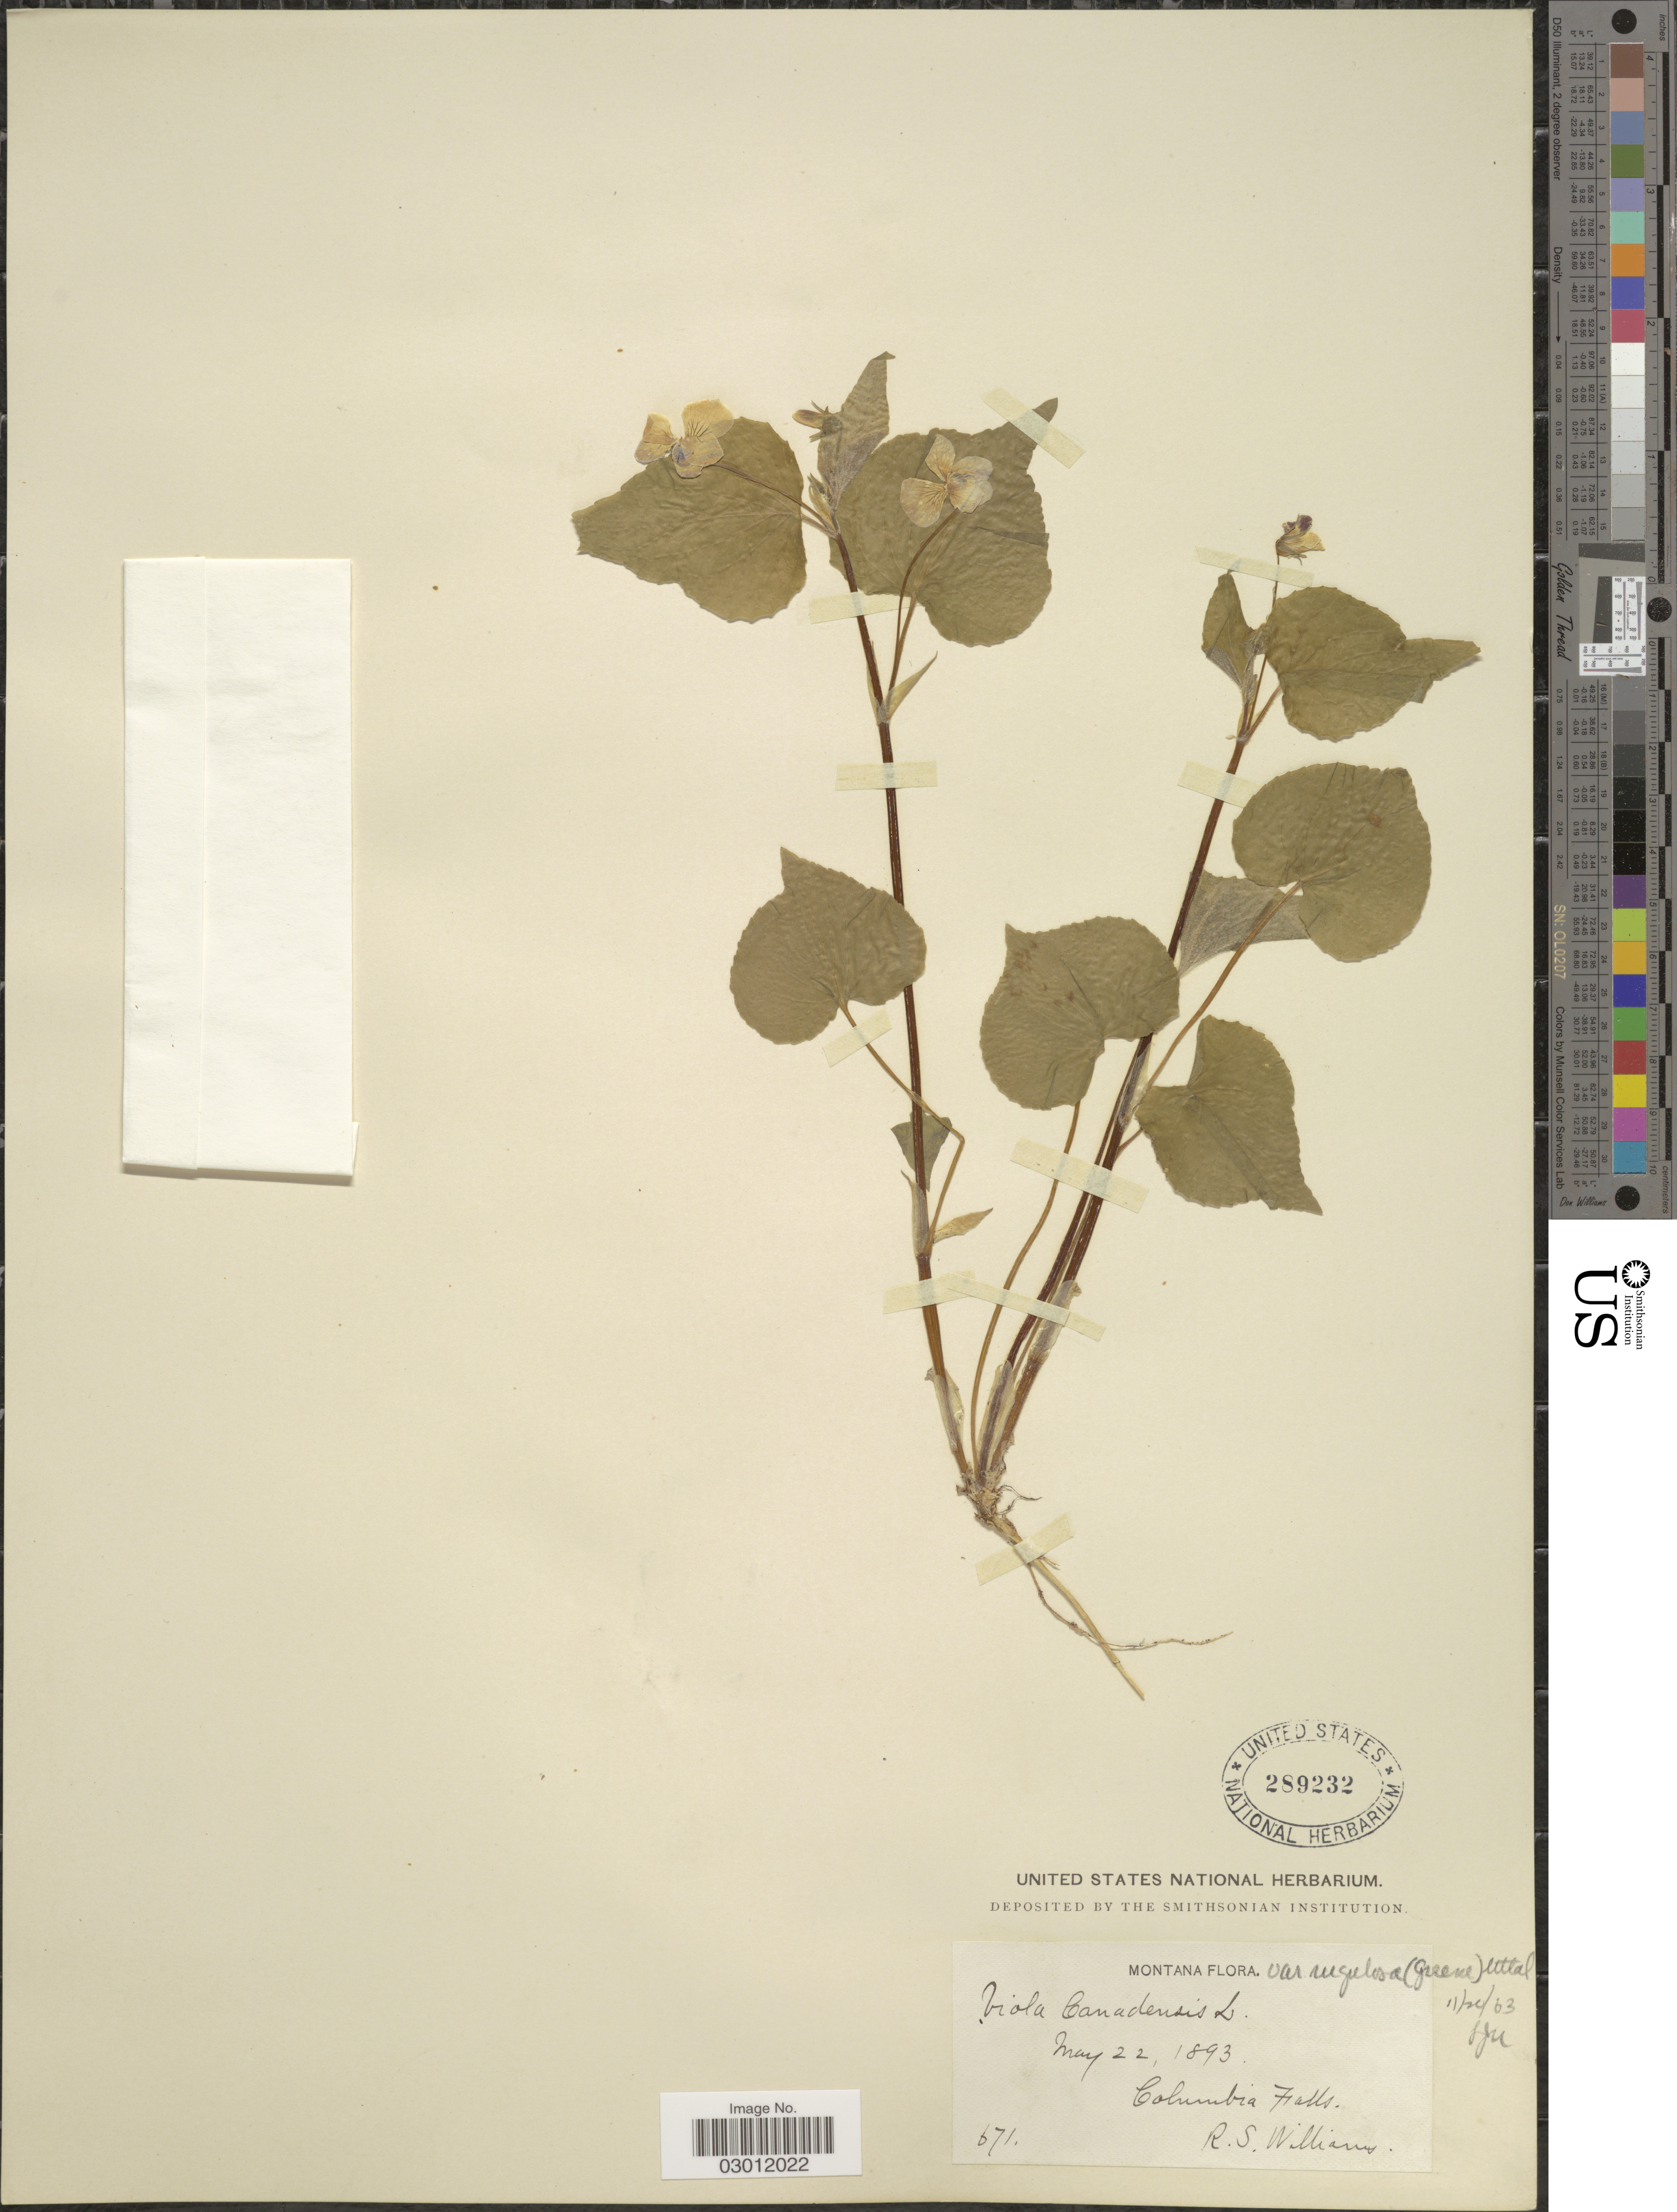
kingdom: Plantae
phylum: Tracheophyta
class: Magnoliopsida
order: Malpighiales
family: Violaceae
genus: Viola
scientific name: Viola canadensis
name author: L.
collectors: R. S. Williams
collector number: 671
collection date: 1893-05-22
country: United States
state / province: Montana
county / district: Flathead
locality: Columbia Falls.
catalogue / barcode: US 289232